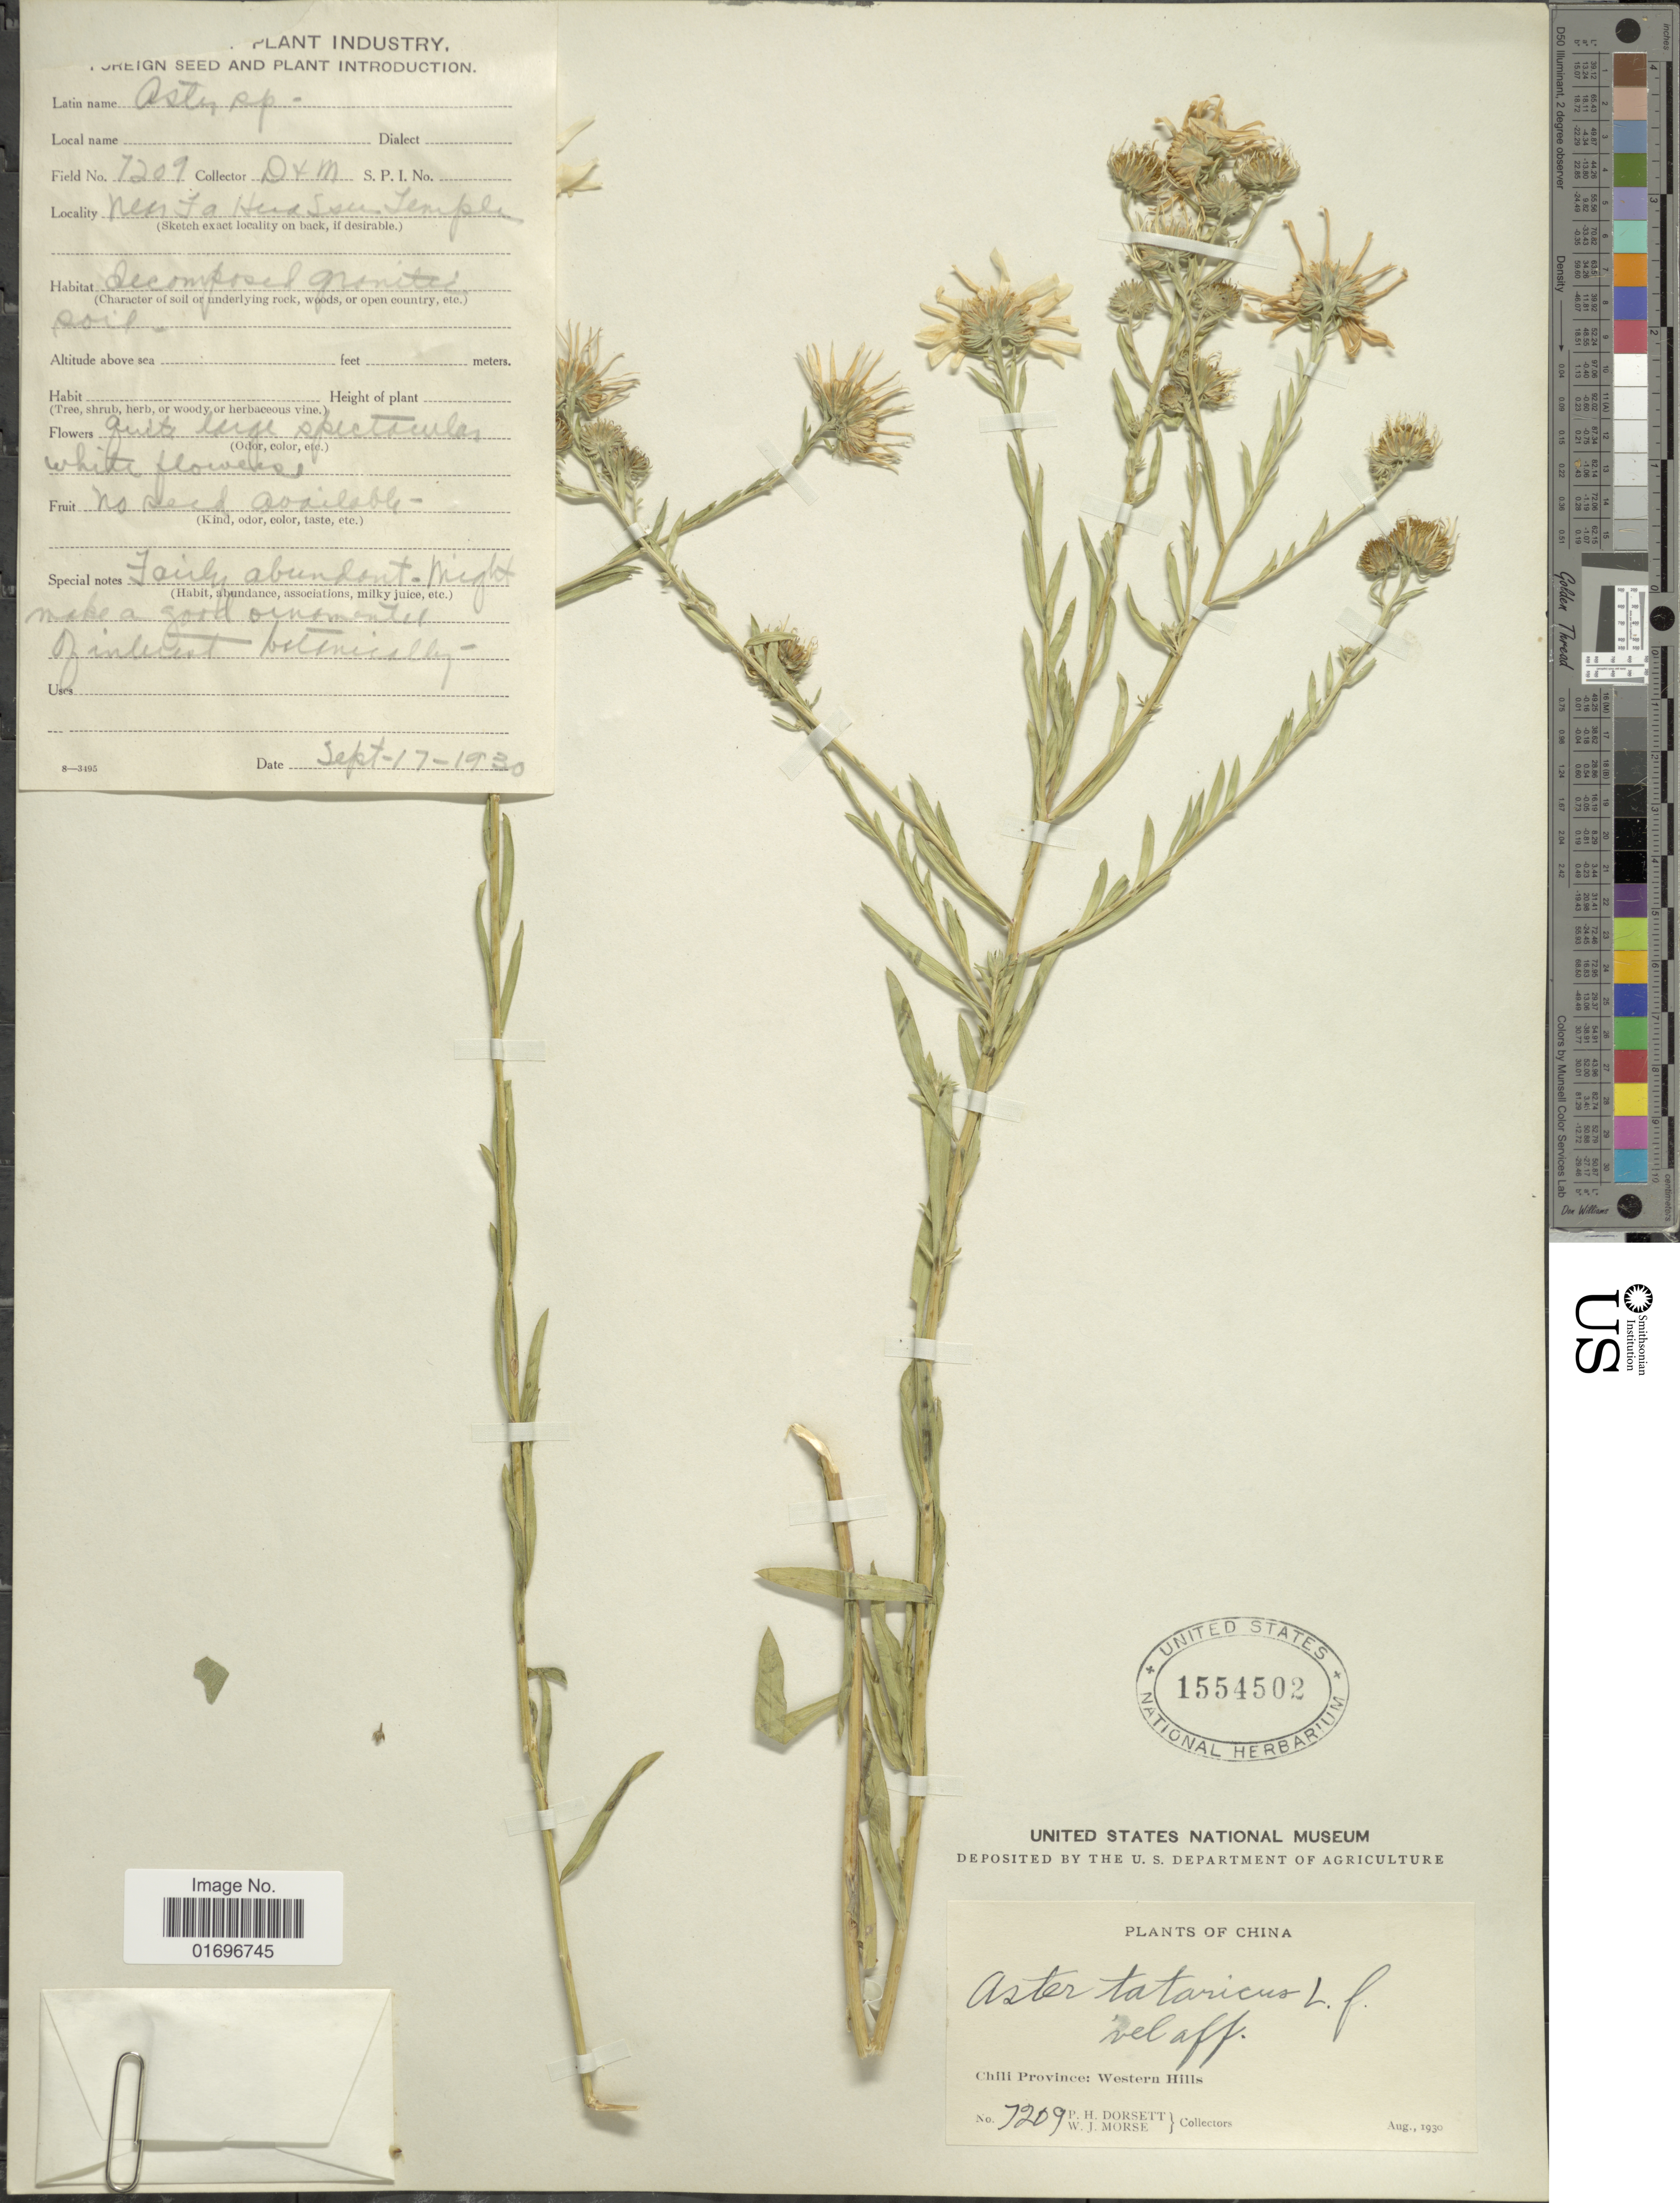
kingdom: Plantae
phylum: Tracheophyta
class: Magnoliopsida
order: Asterales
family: Asteraceae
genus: Aster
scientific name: Aster tataricus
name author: L. f.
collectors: P. H. Dorsett & W. J. Morse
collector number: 7209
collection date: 1930-09-17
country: China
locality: Chili Province: Western Hills. Nen Fa Hua Ssu Temple. [interpreted]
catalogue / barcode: US 1554502